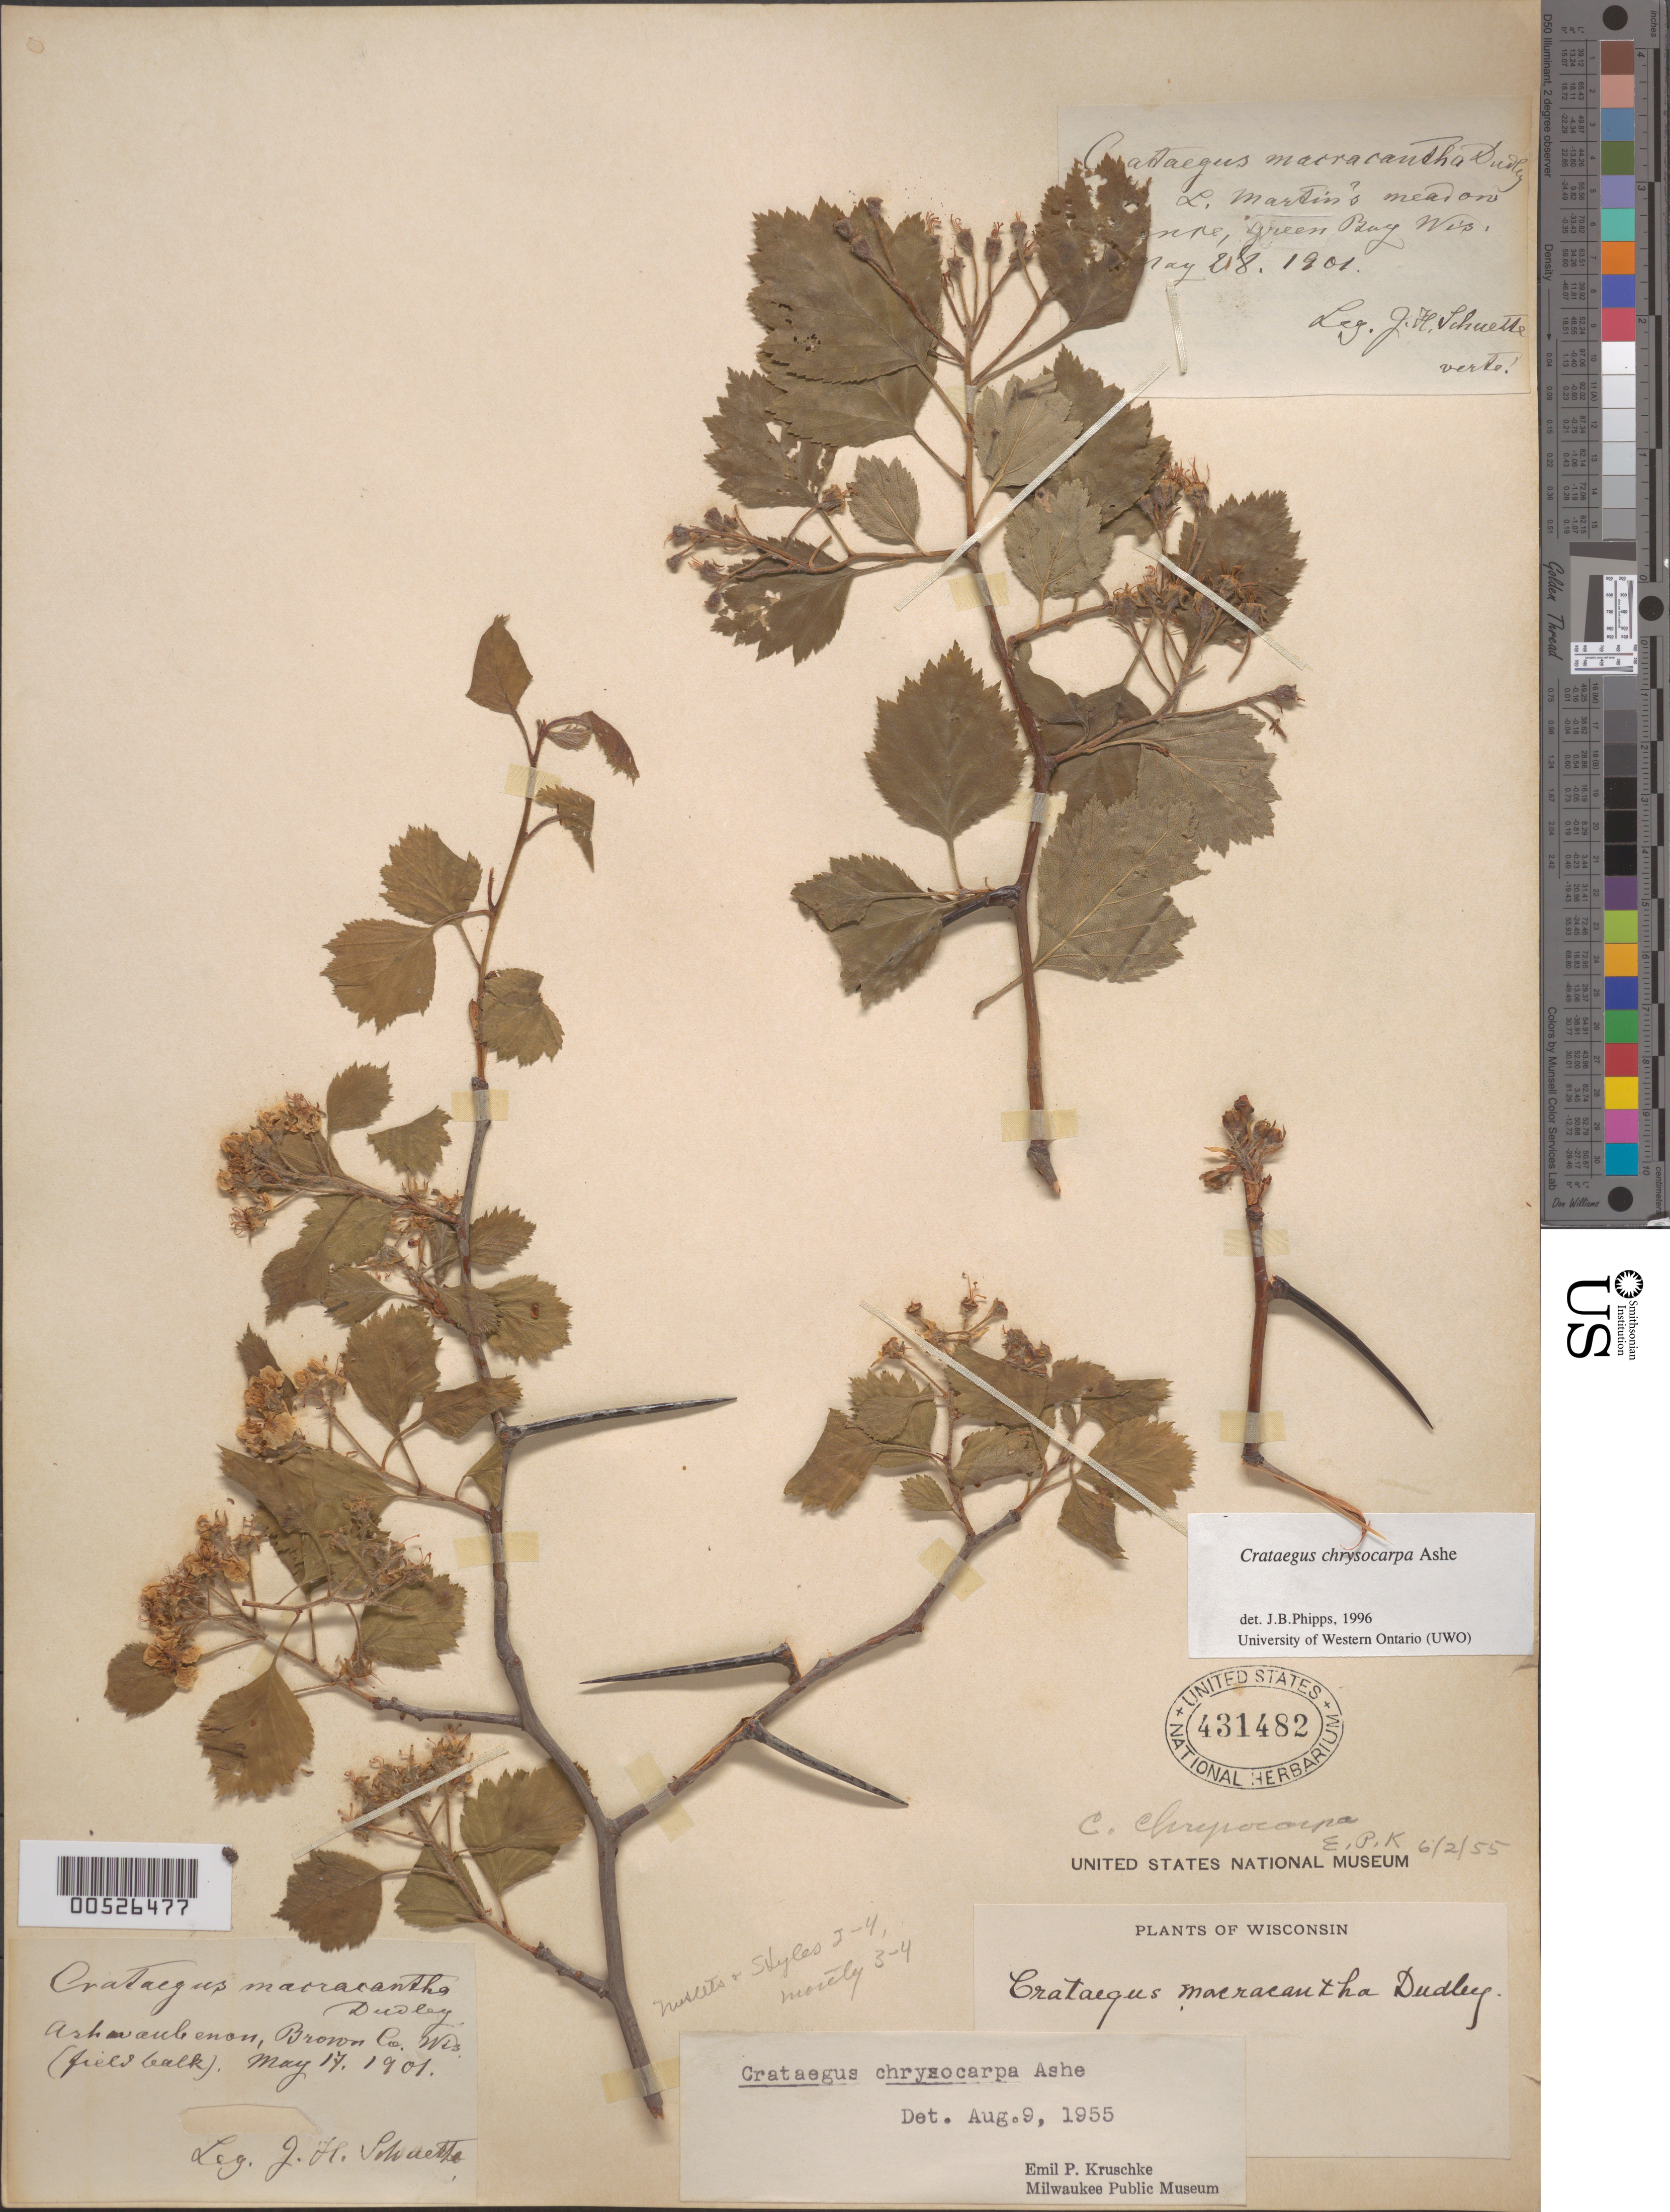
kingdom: Plantae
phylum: Tracheophyta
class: Magnoliopsida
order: Rosales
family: Rosaceae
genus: Crataegus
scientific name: Crataegus chrysocarpa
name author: Ashe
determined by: Kruschke, Emil Paul, (MIL), Milwaukee Public Museum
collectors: J. H. Schuette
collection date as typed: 17 May 1900 and 28 May 1901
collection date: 1900-05-17,1901-05-28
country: United States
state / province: Wisconsin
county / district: Brown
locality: Ashwaubenon \ L. Martins meadows near Green Bay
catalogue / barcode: US 431482